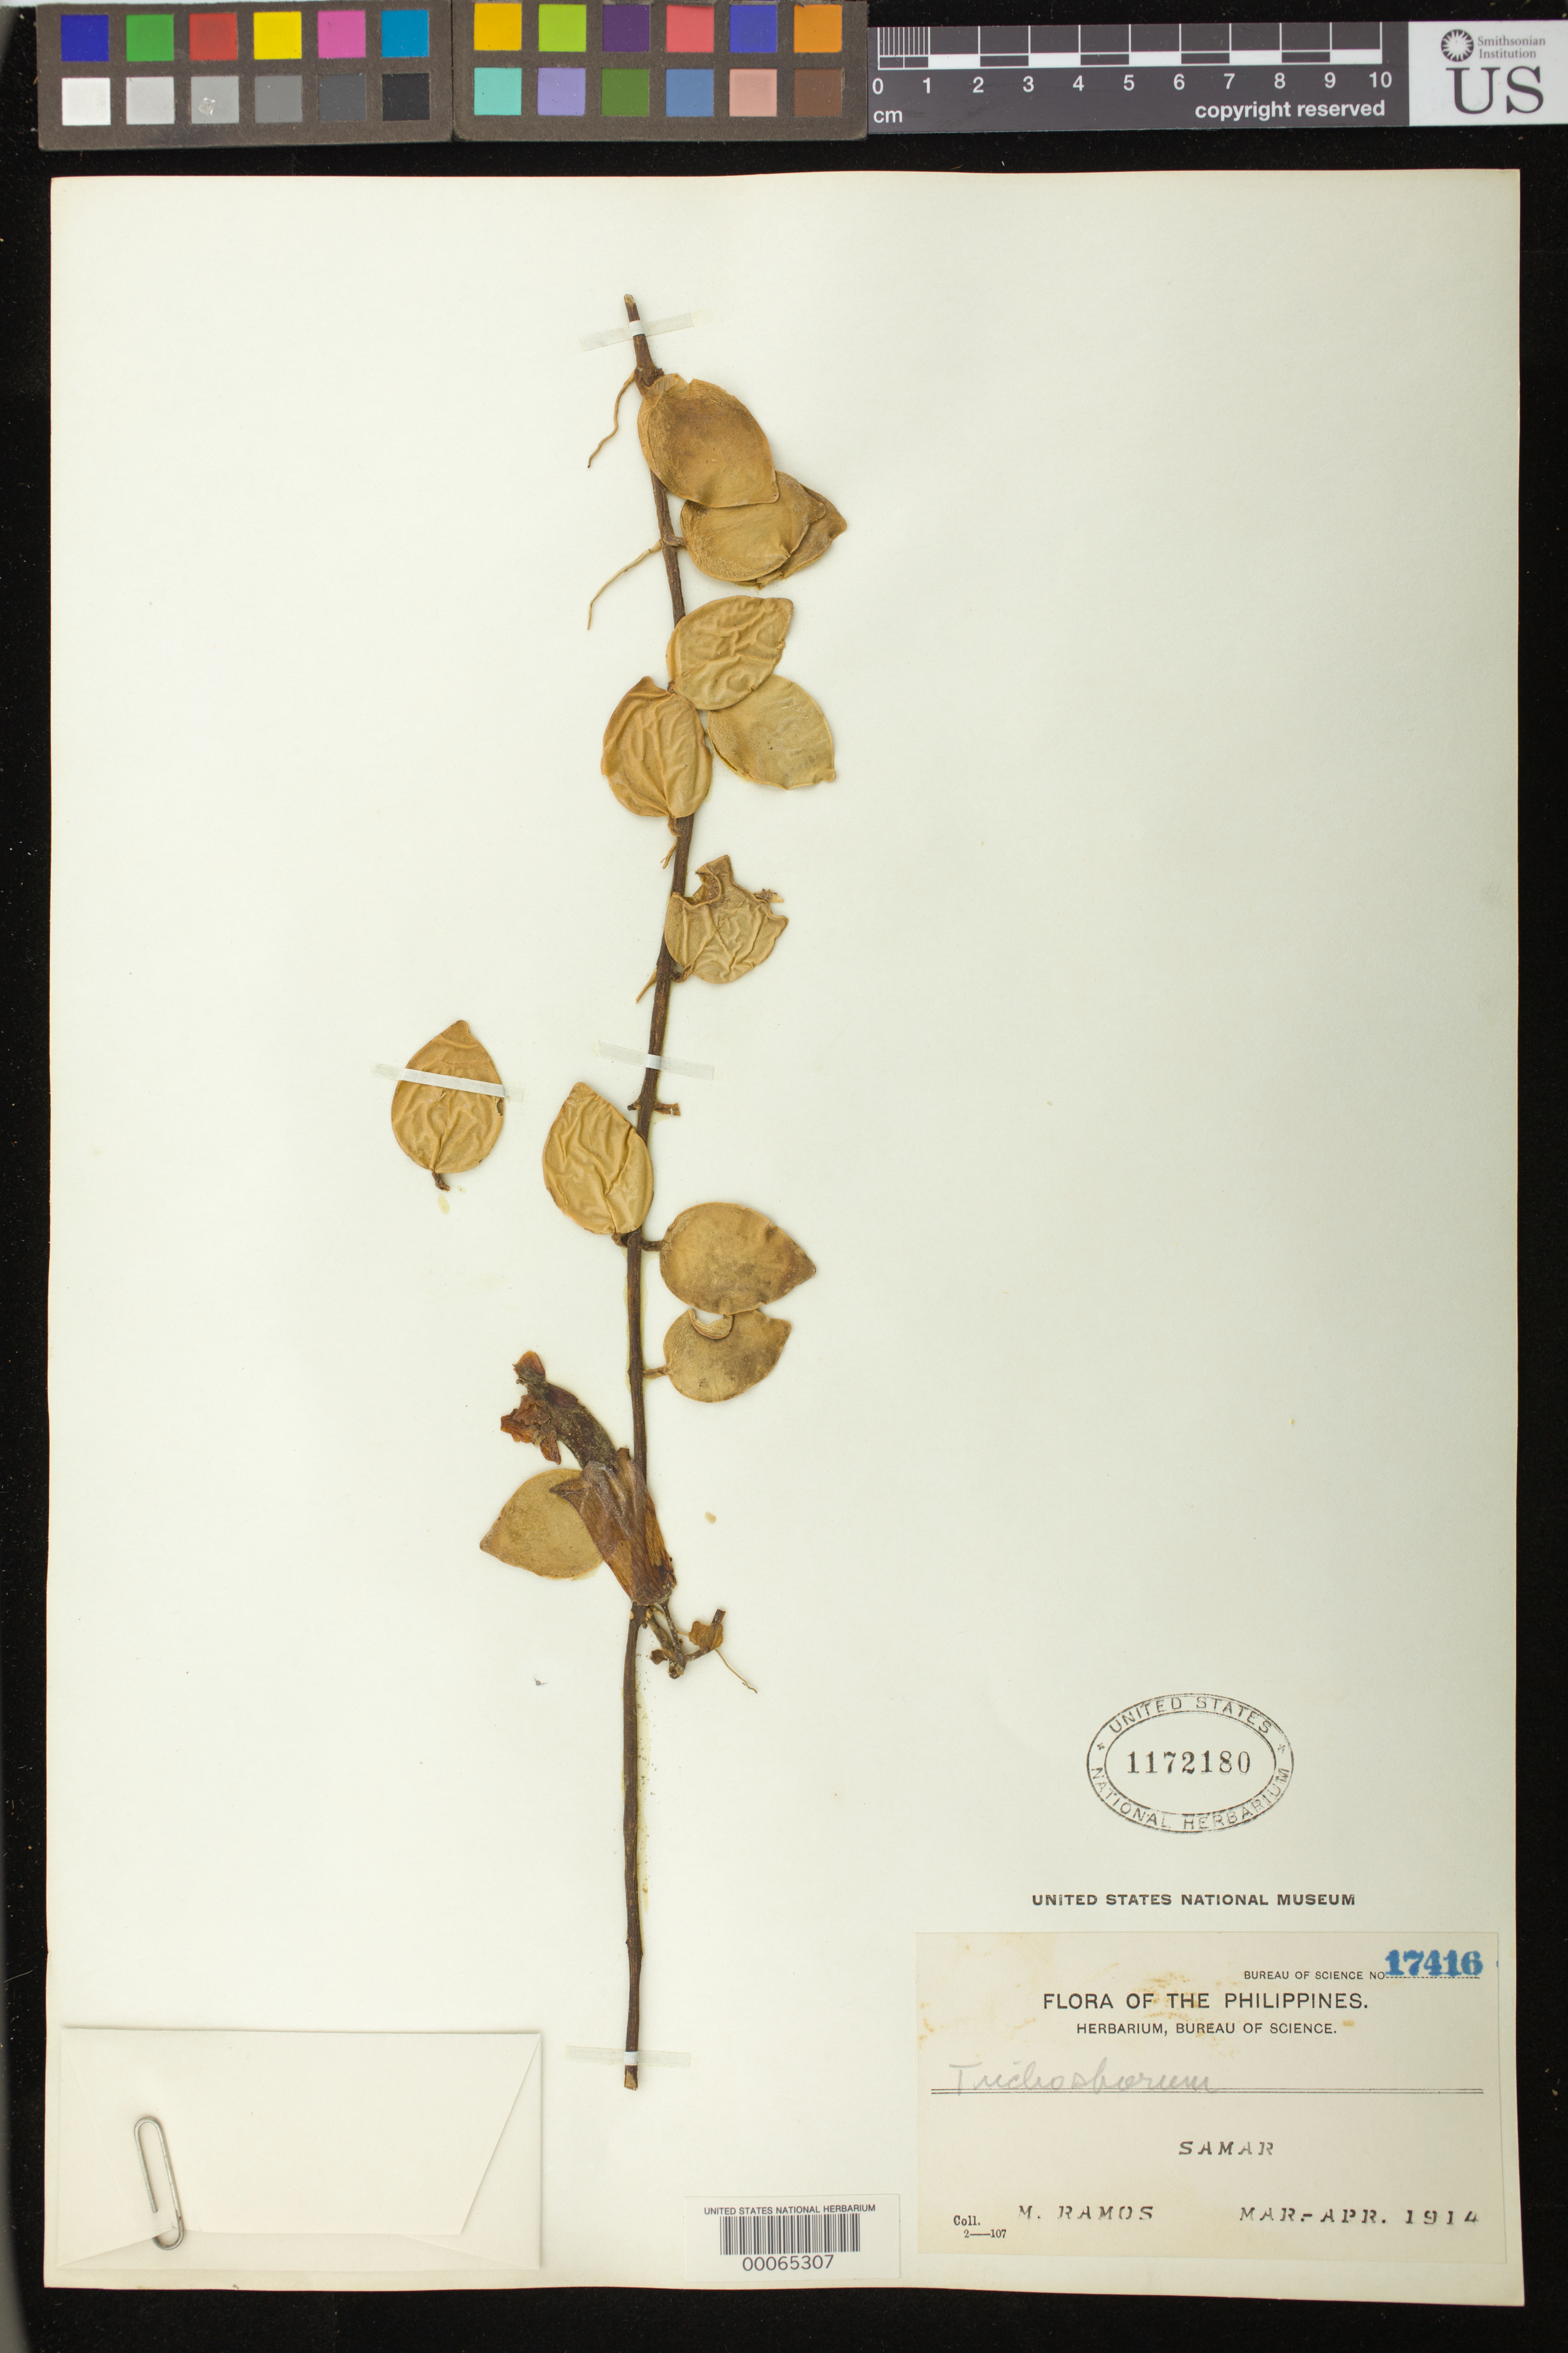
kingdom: Plantae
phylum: Tracheophyta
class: Magnoliopsida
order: Lamiales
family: Gesneriaceae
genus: Trichosporum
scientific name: Trichosporum sp.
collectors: M. Ramos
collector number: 17416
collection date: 1914-03/1914-04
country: Philippines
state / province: Eastern Visayas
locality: Samar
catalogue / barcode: US 1172180